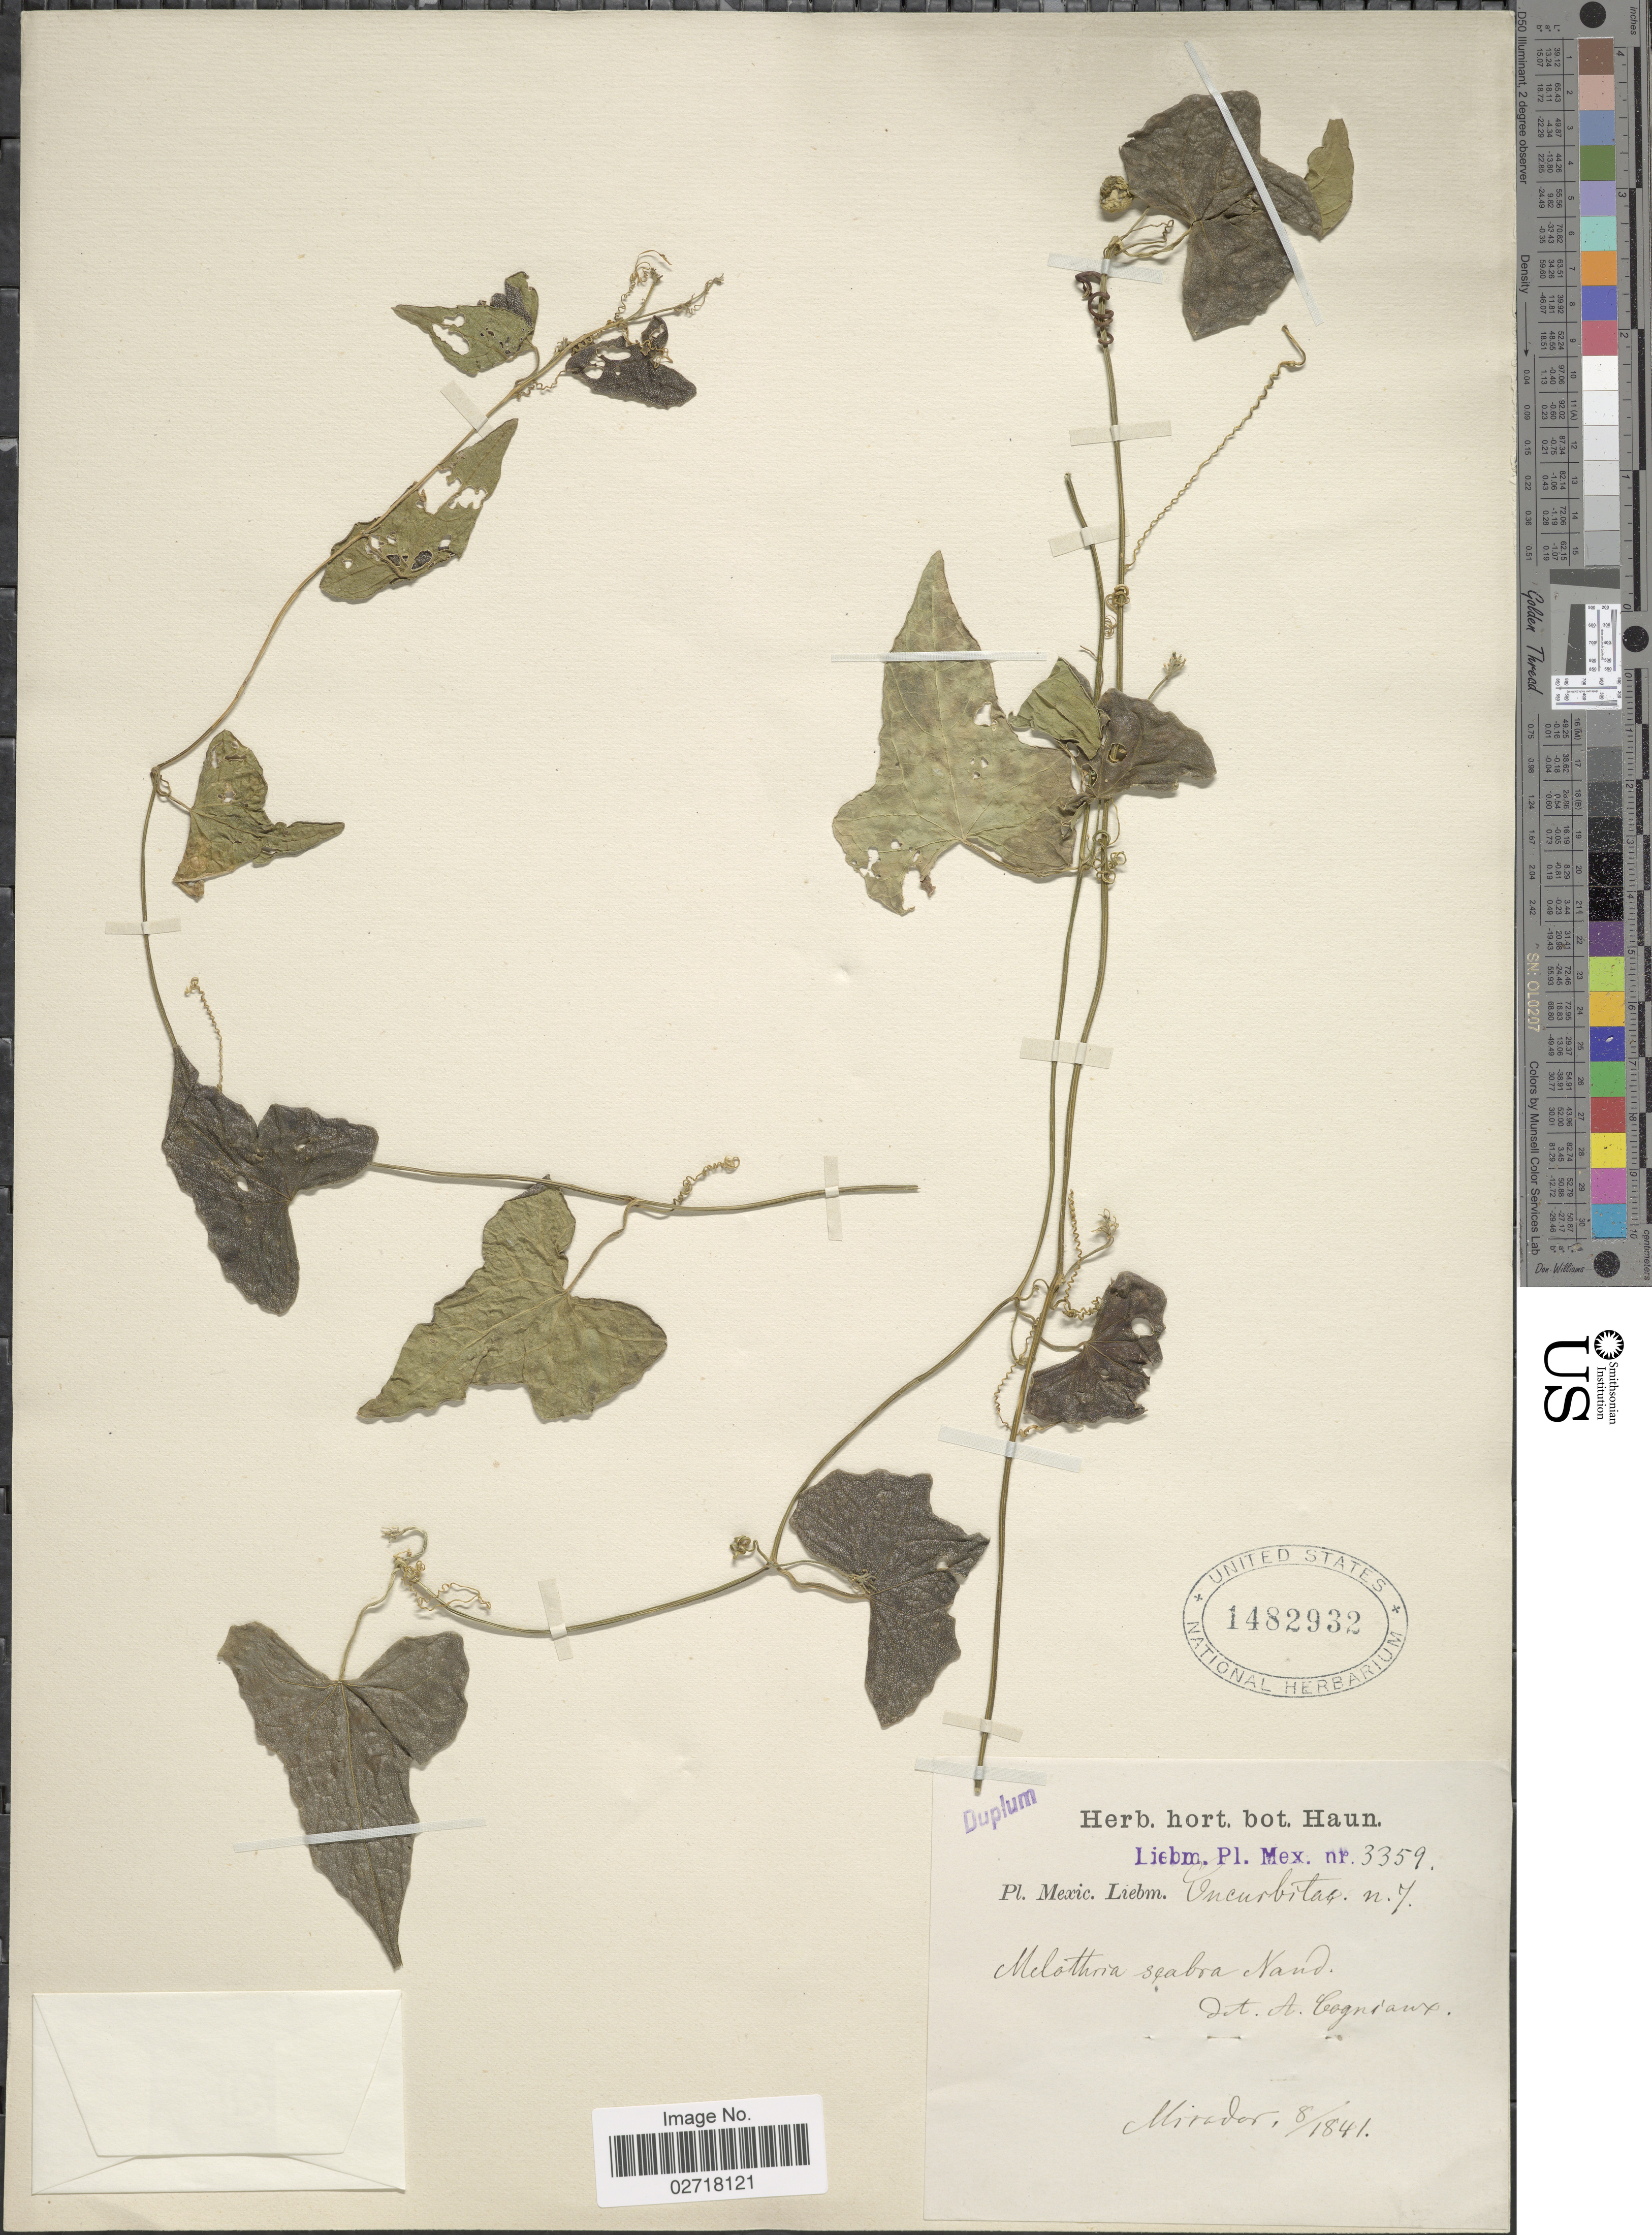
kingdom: Plantae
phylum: Tracheophyta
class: Magnoliopsida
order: Cucurbitales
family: Cucurbitaceae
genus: Melothria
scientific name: Melothria scabra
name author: Naudin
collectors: Liebmann, --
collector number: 3359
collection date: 1841-08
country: Mexico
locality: Mirador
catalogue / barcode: US 1482932